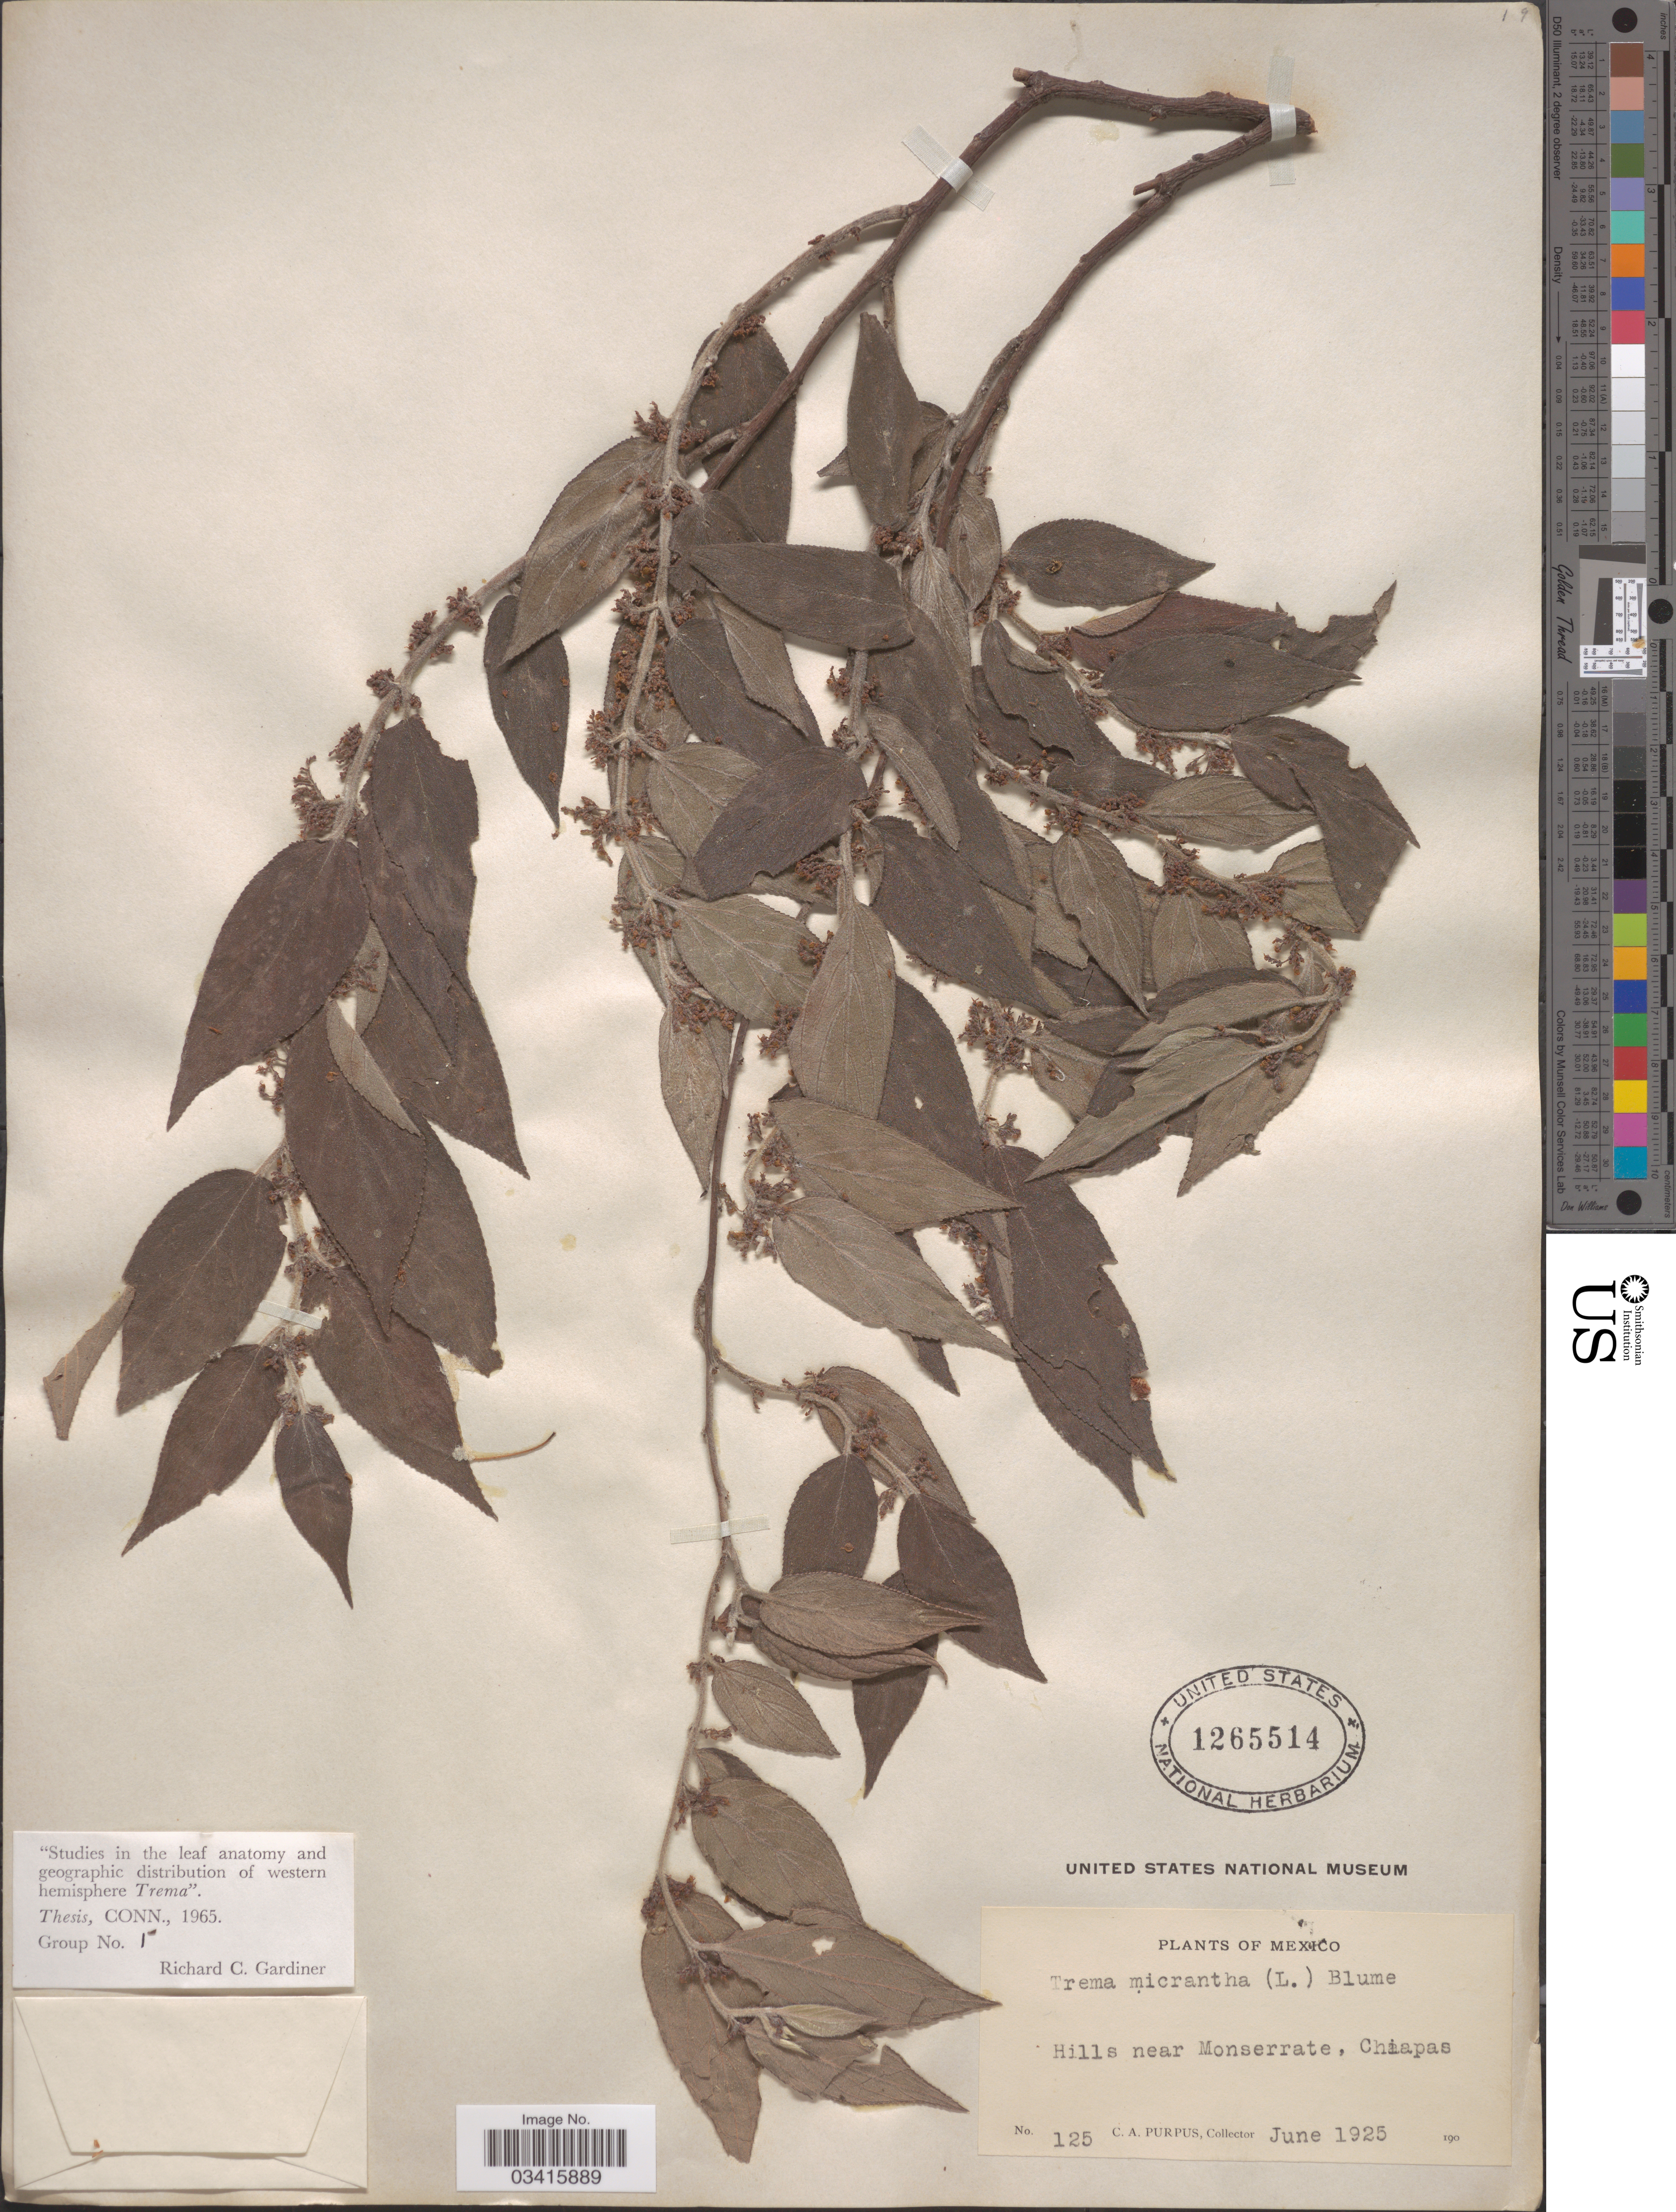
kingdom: Plantae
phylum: Tracheophyta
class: Magnoliopsida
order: Rosales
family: Cannabaceae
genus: Trema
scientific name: Trema micranthum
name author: (L.) Blume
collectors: C. A. Purpus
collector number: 125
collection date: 1925-06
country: Mexico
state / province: Chiapas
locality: Hills near Monserrate.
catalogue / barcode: US 1265514